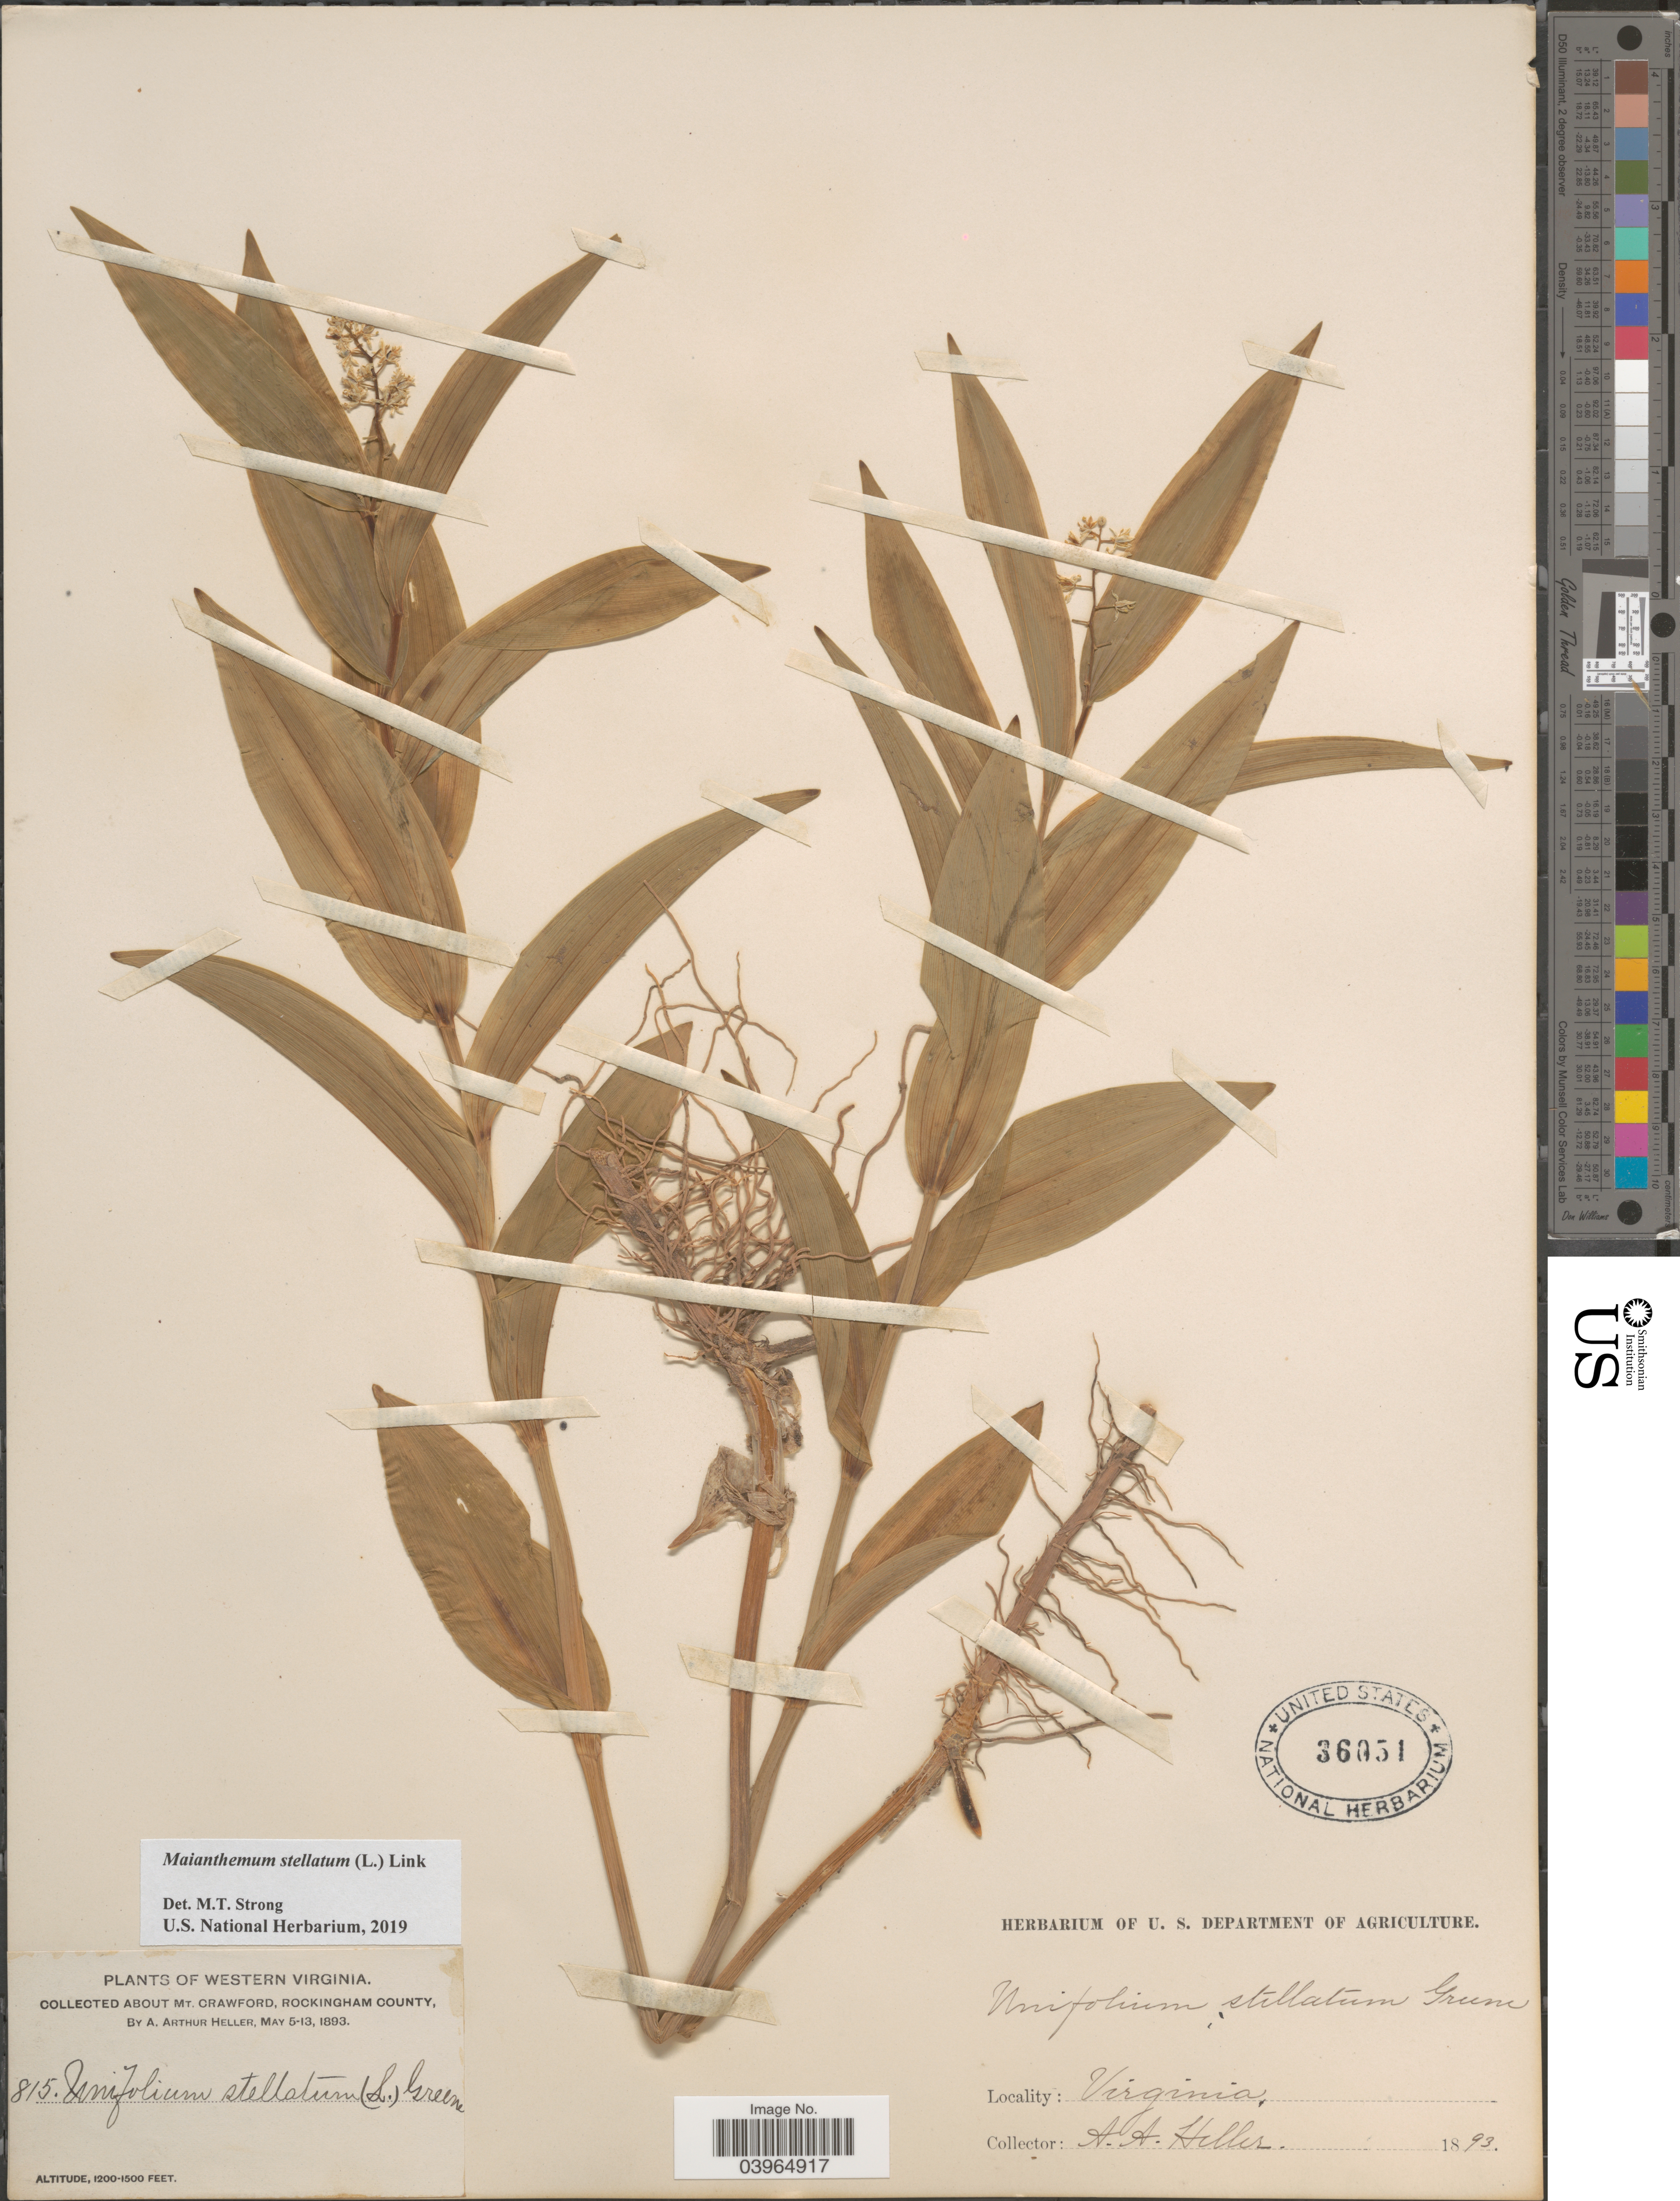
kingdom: Plantae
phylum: Tracheophyta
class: Liliopsida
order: Asparagales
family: Asparagaceae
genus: Maianthemum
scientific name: Maianthemum stellatum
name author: (L.) Link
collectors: A. A. Heller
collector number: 815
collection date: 1893-05-05/1893-05-13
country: United States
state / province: Virginia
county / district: Rockingham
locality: Western Virginia. About Mt. Crawford, Rockingham County.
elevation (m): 366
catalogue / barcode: US 36051